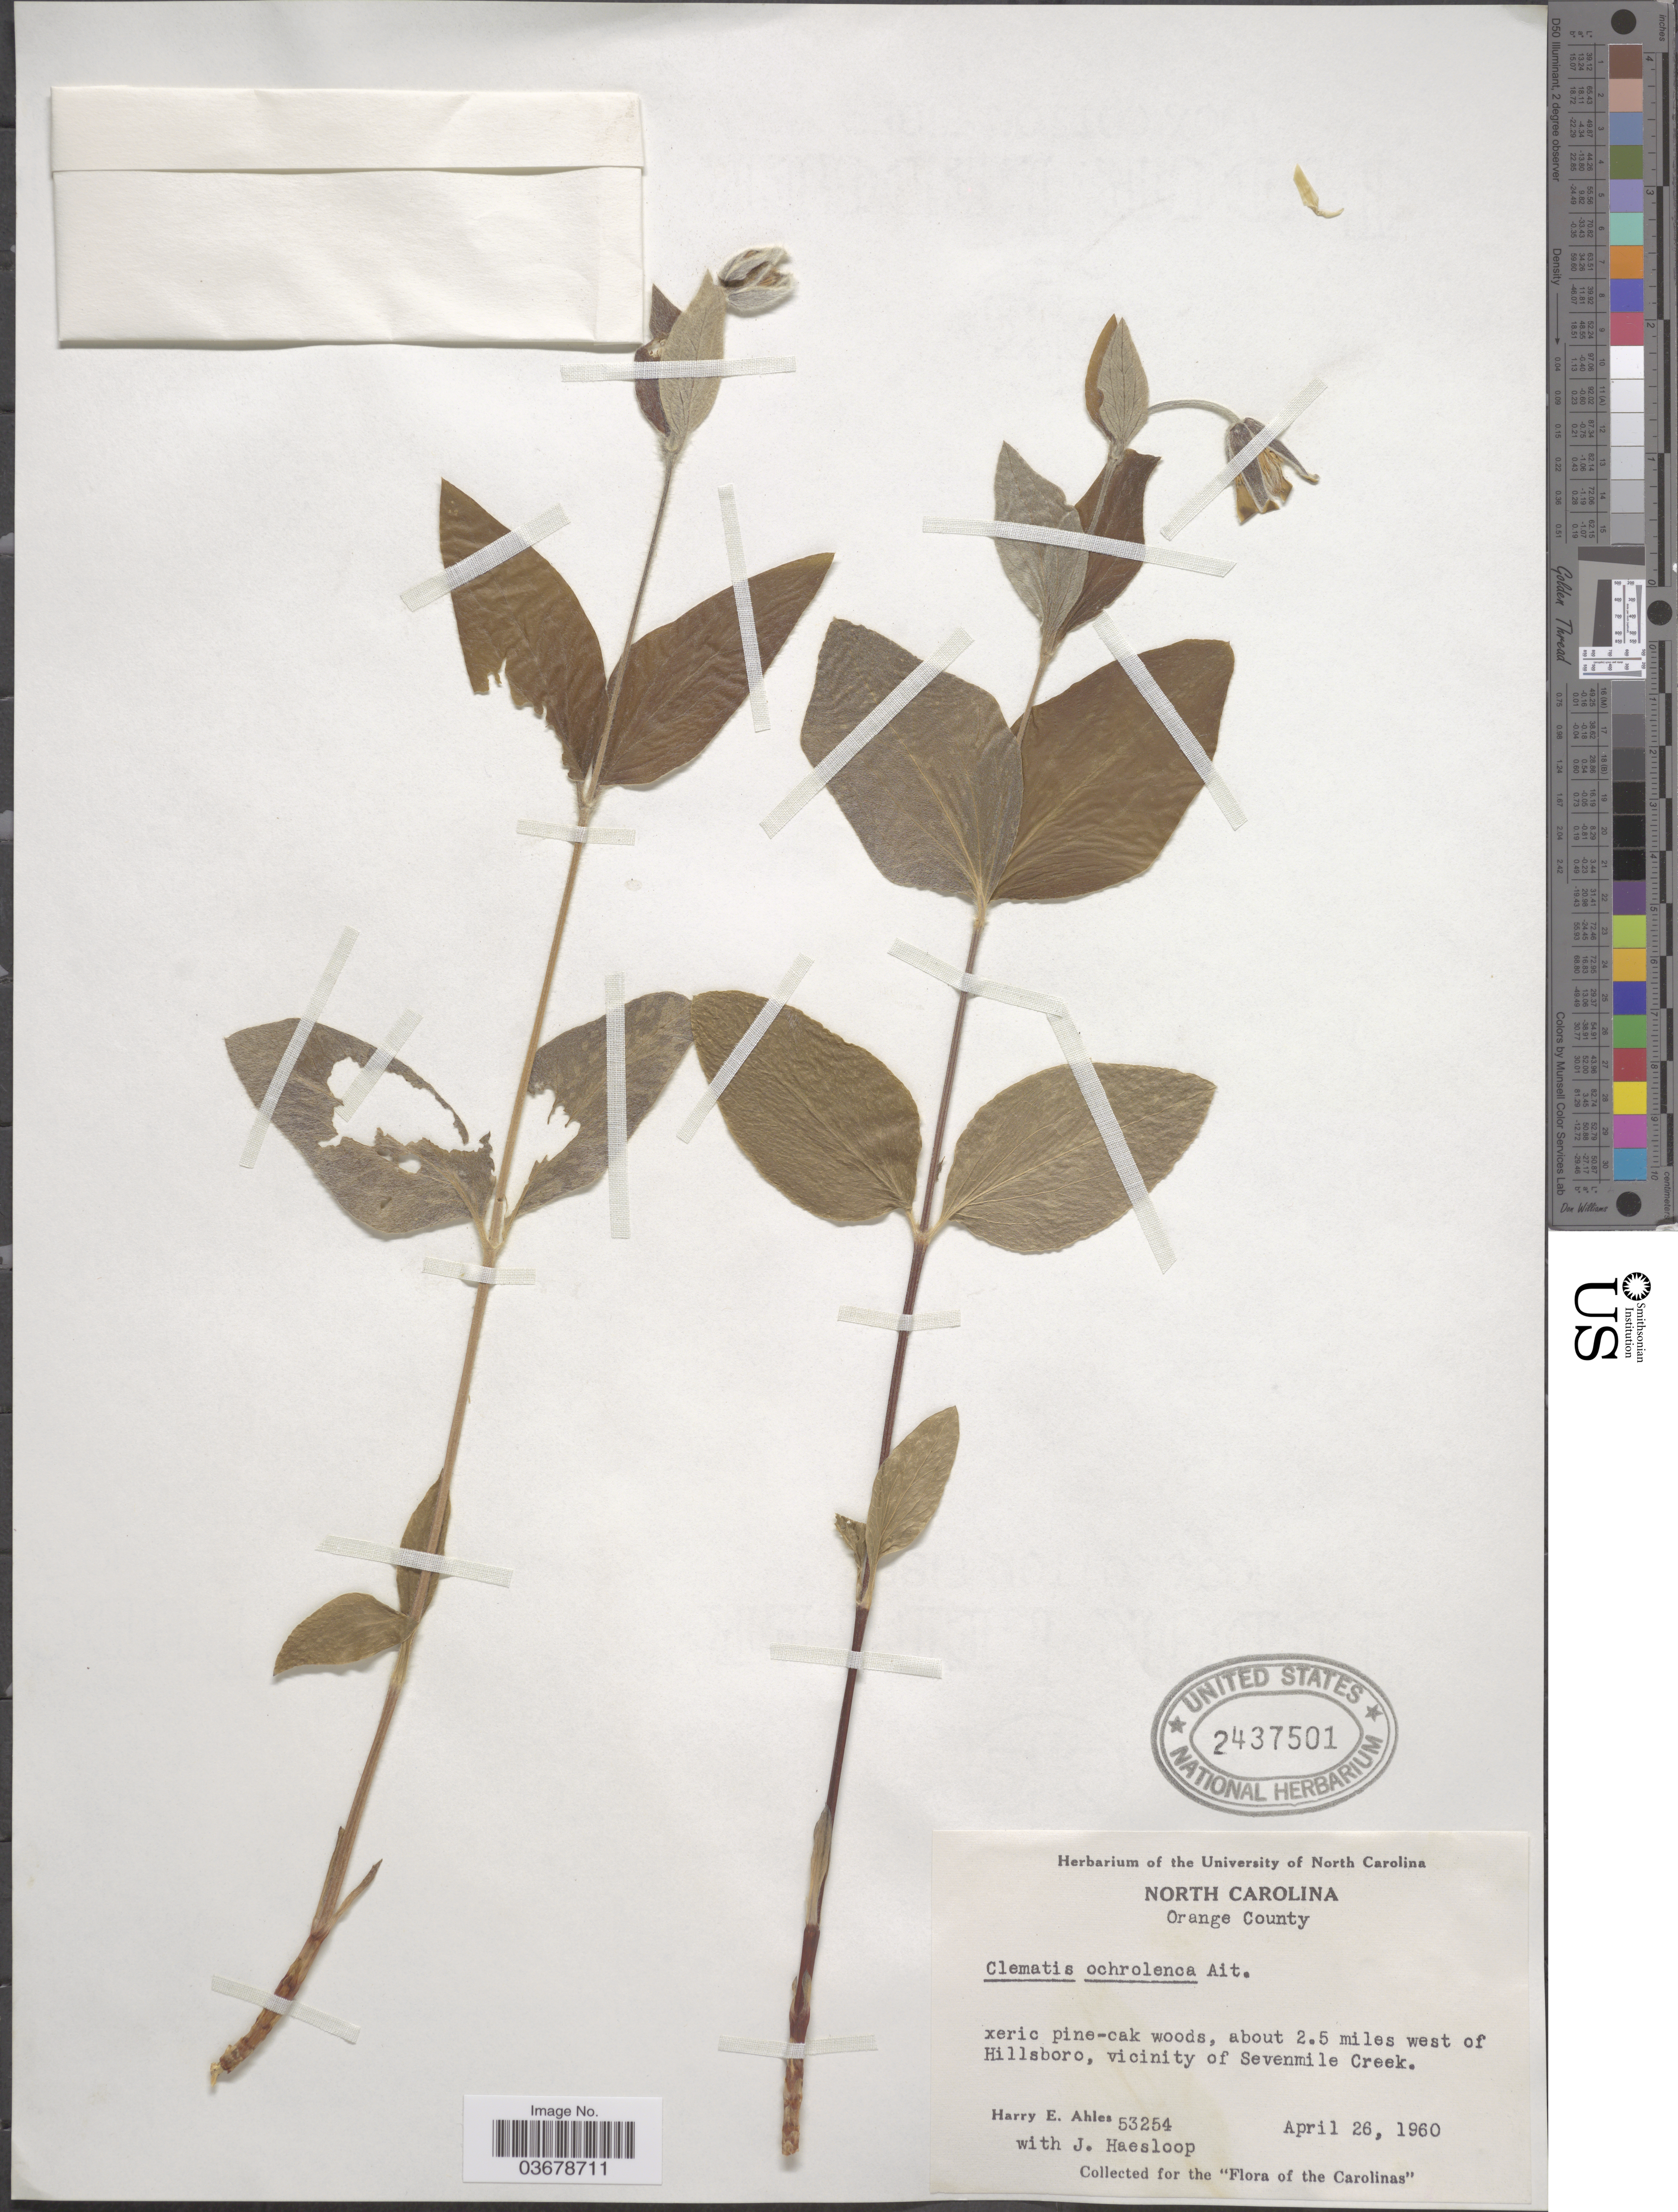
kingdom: Plantae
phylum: Tracheophyta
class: Magnoliopsida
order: Ranunculales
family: Ranunculaceae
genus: Clematis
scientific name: Clematis viorna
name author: L.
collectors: H. E. Ahles & J. Haesloop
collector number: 53254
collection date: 1960-04-26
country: United States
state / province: North Carolina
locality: Orange County. About 2.5 miles west of Hillsboro, vicinity of Sevenmile Creek. The Carolinas.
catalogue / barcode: US 2437501